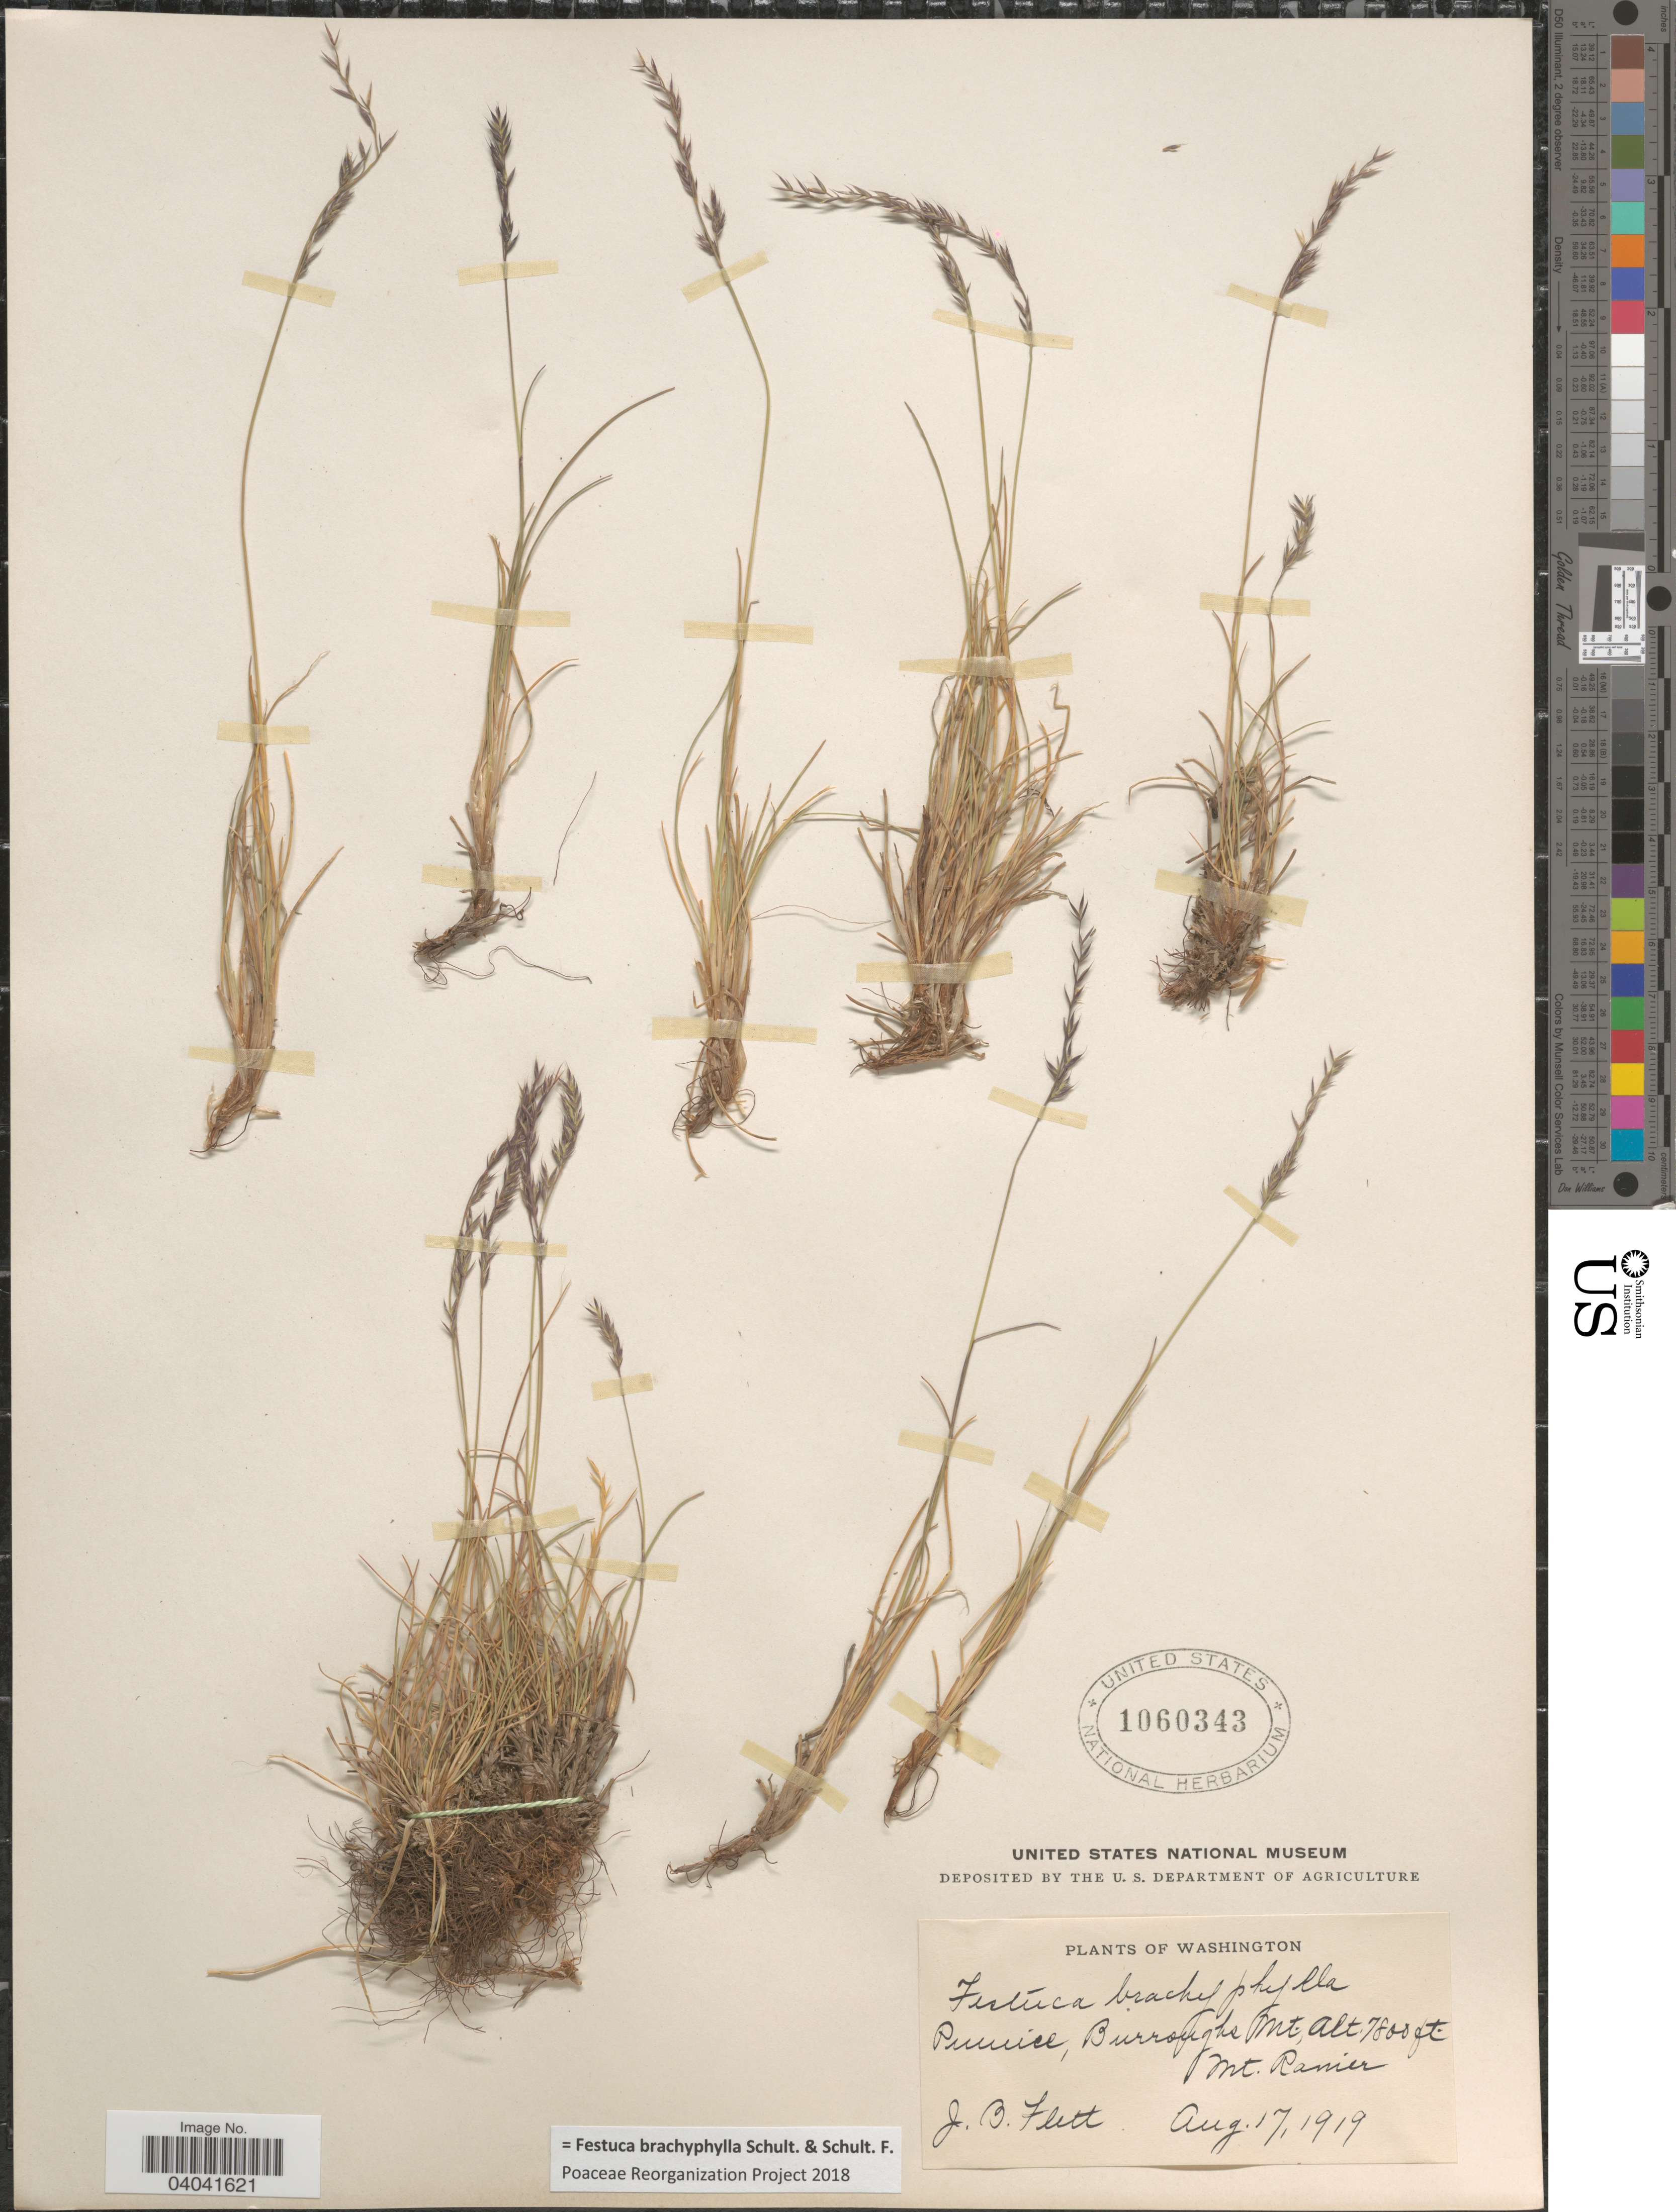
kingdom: Plantae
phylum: Tracheophyta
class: Liliopsida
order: Poales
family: Poaceae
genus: Festuca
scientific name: Festuca brachyphylla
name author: Schult. & Schult. f.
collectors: J. Flett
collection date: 1919-08-17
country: United States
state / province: Washington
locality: Pumice, Burroughs Mt. Mt. Rainier.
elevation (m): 2377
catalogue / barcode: US 1060343